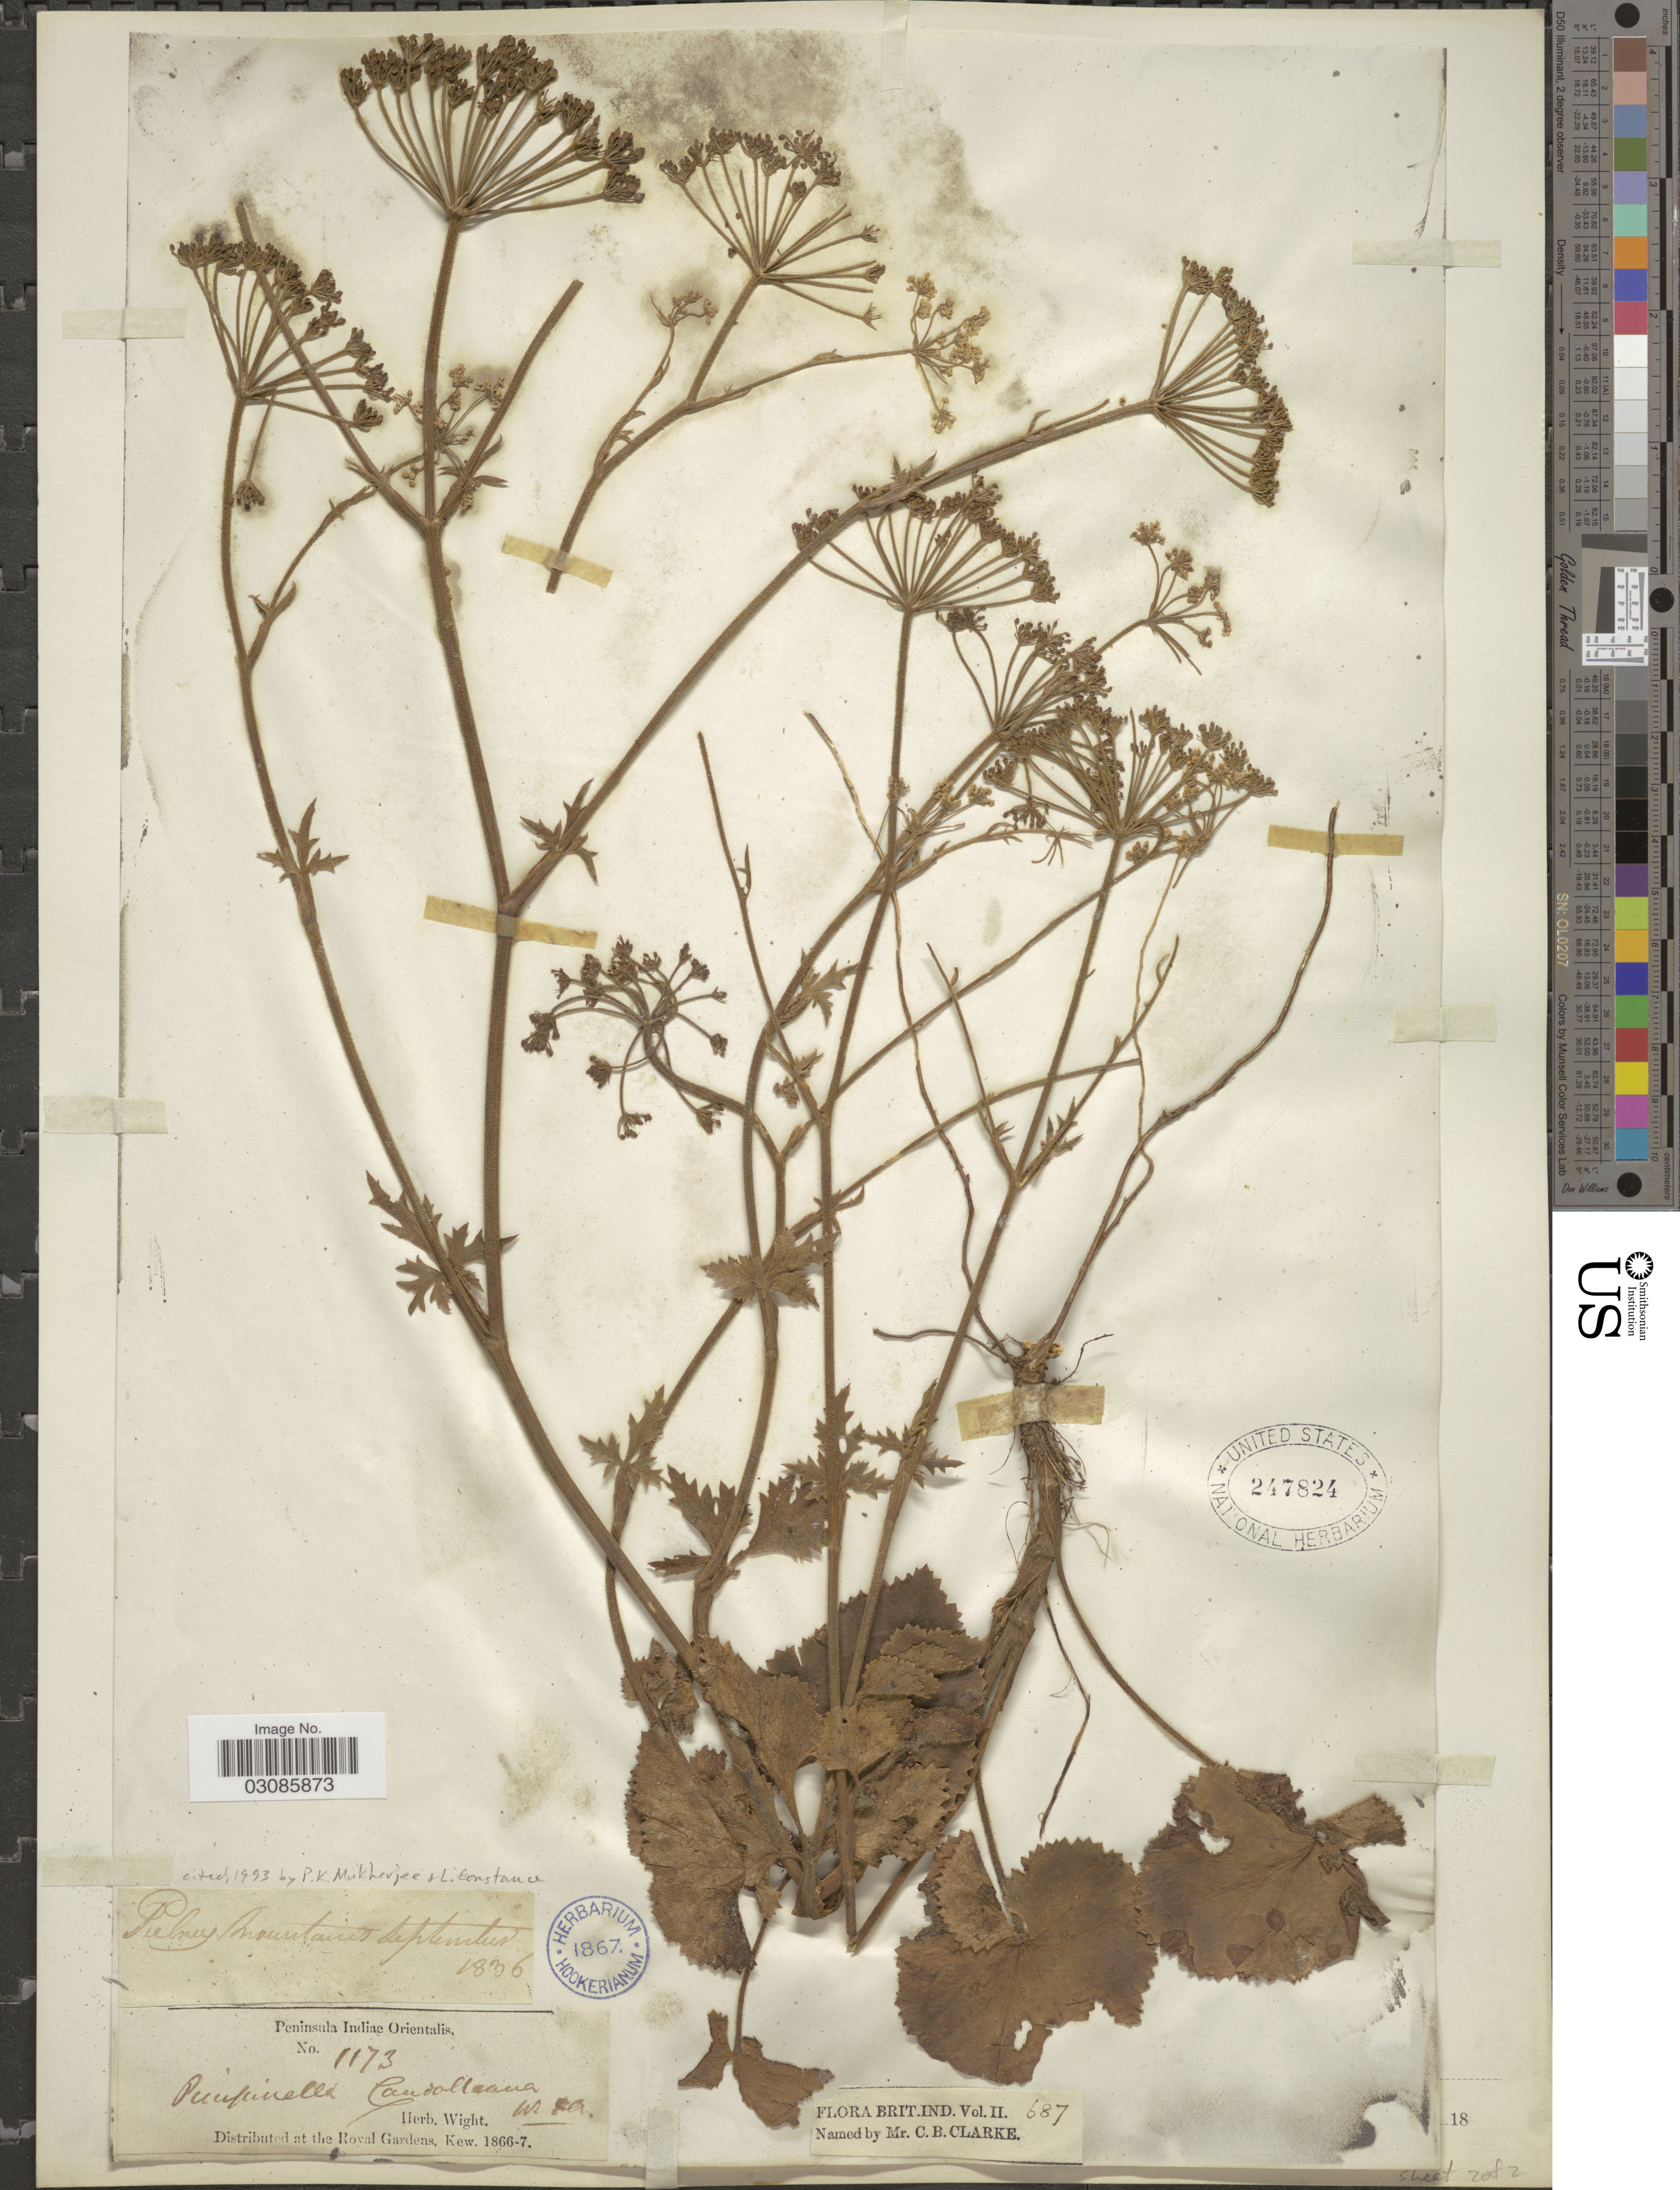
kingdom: Plantae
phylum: Tracheophyta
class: Magnoliopsida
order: Apiales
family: Apiaceae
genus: Pimpinella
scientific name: Pimpinella candolleana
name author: Wight & Arn.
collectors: ex Herb. Wright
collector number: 1173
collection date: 1866/1867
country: India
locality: Peninsula Indiae Orientalis.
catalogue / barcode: US 247824